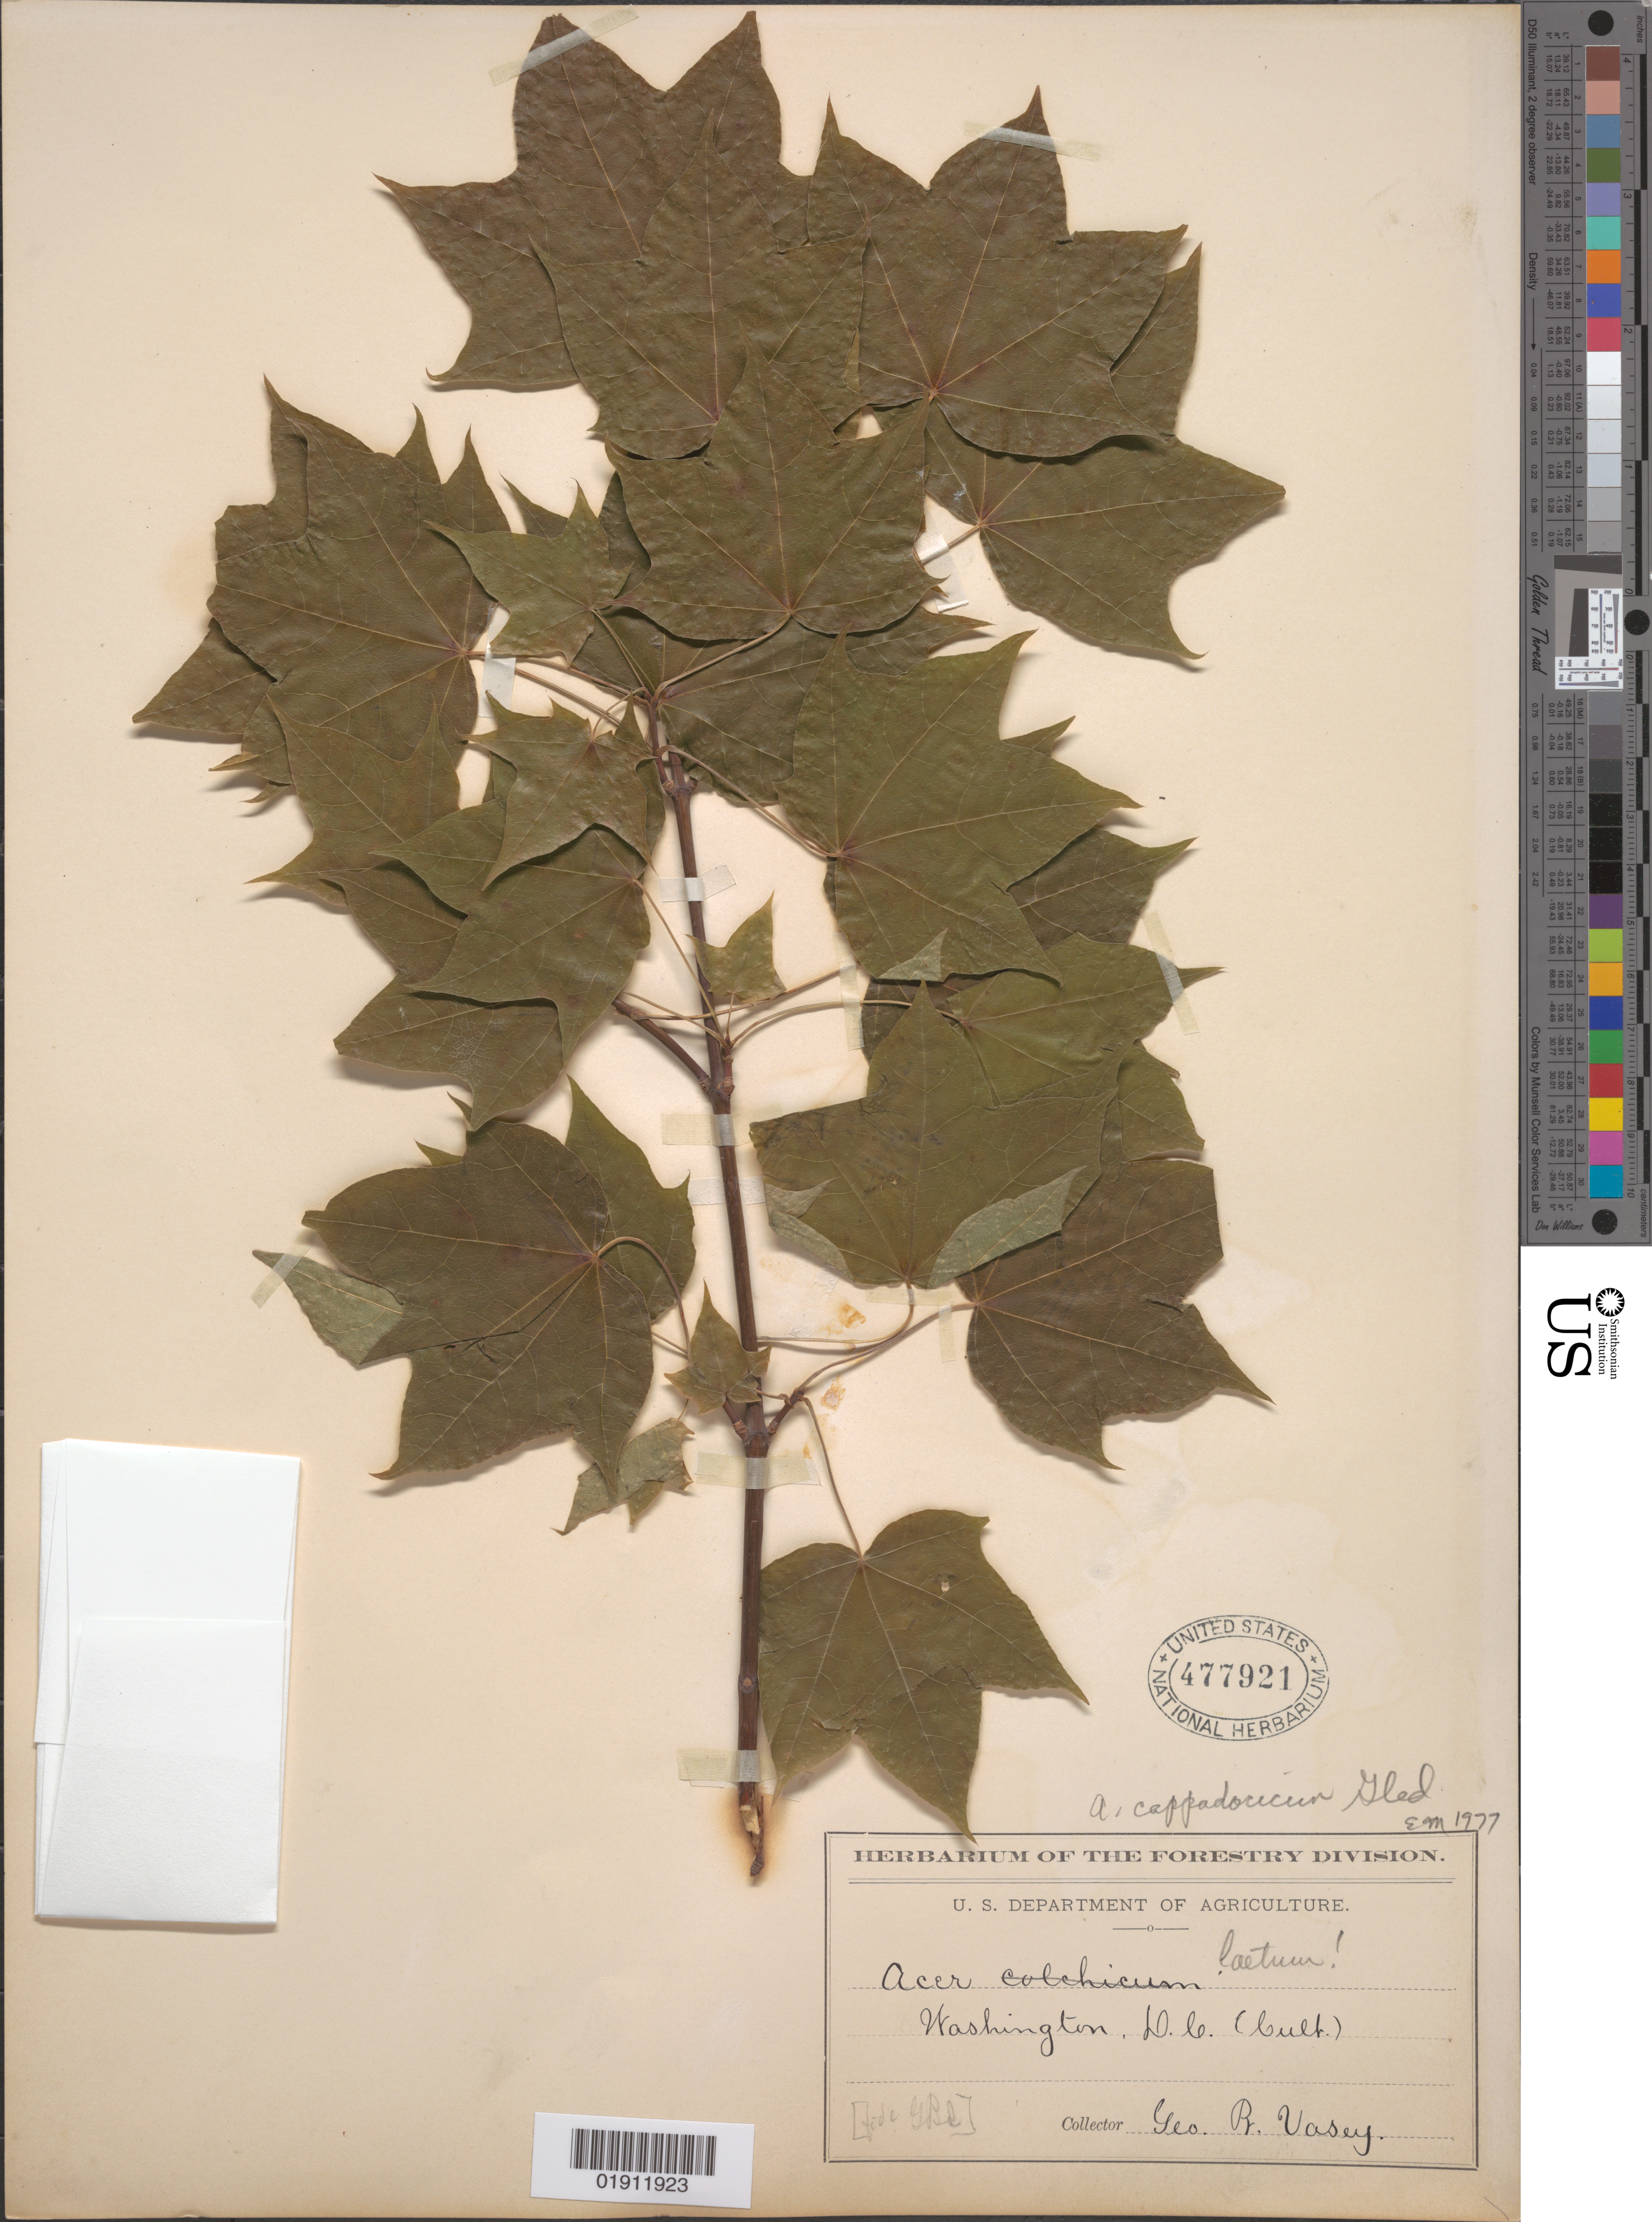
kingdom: Plantae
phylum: Tracheophyta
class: Magnoliopsida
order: Sapindales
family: Sapindaceae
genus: Acer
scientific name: Acer cappadocicum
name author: Gled.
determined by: Murray, Edward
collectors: G. R. Vasey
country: United States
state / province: District of Columbia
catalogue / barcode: US 477921